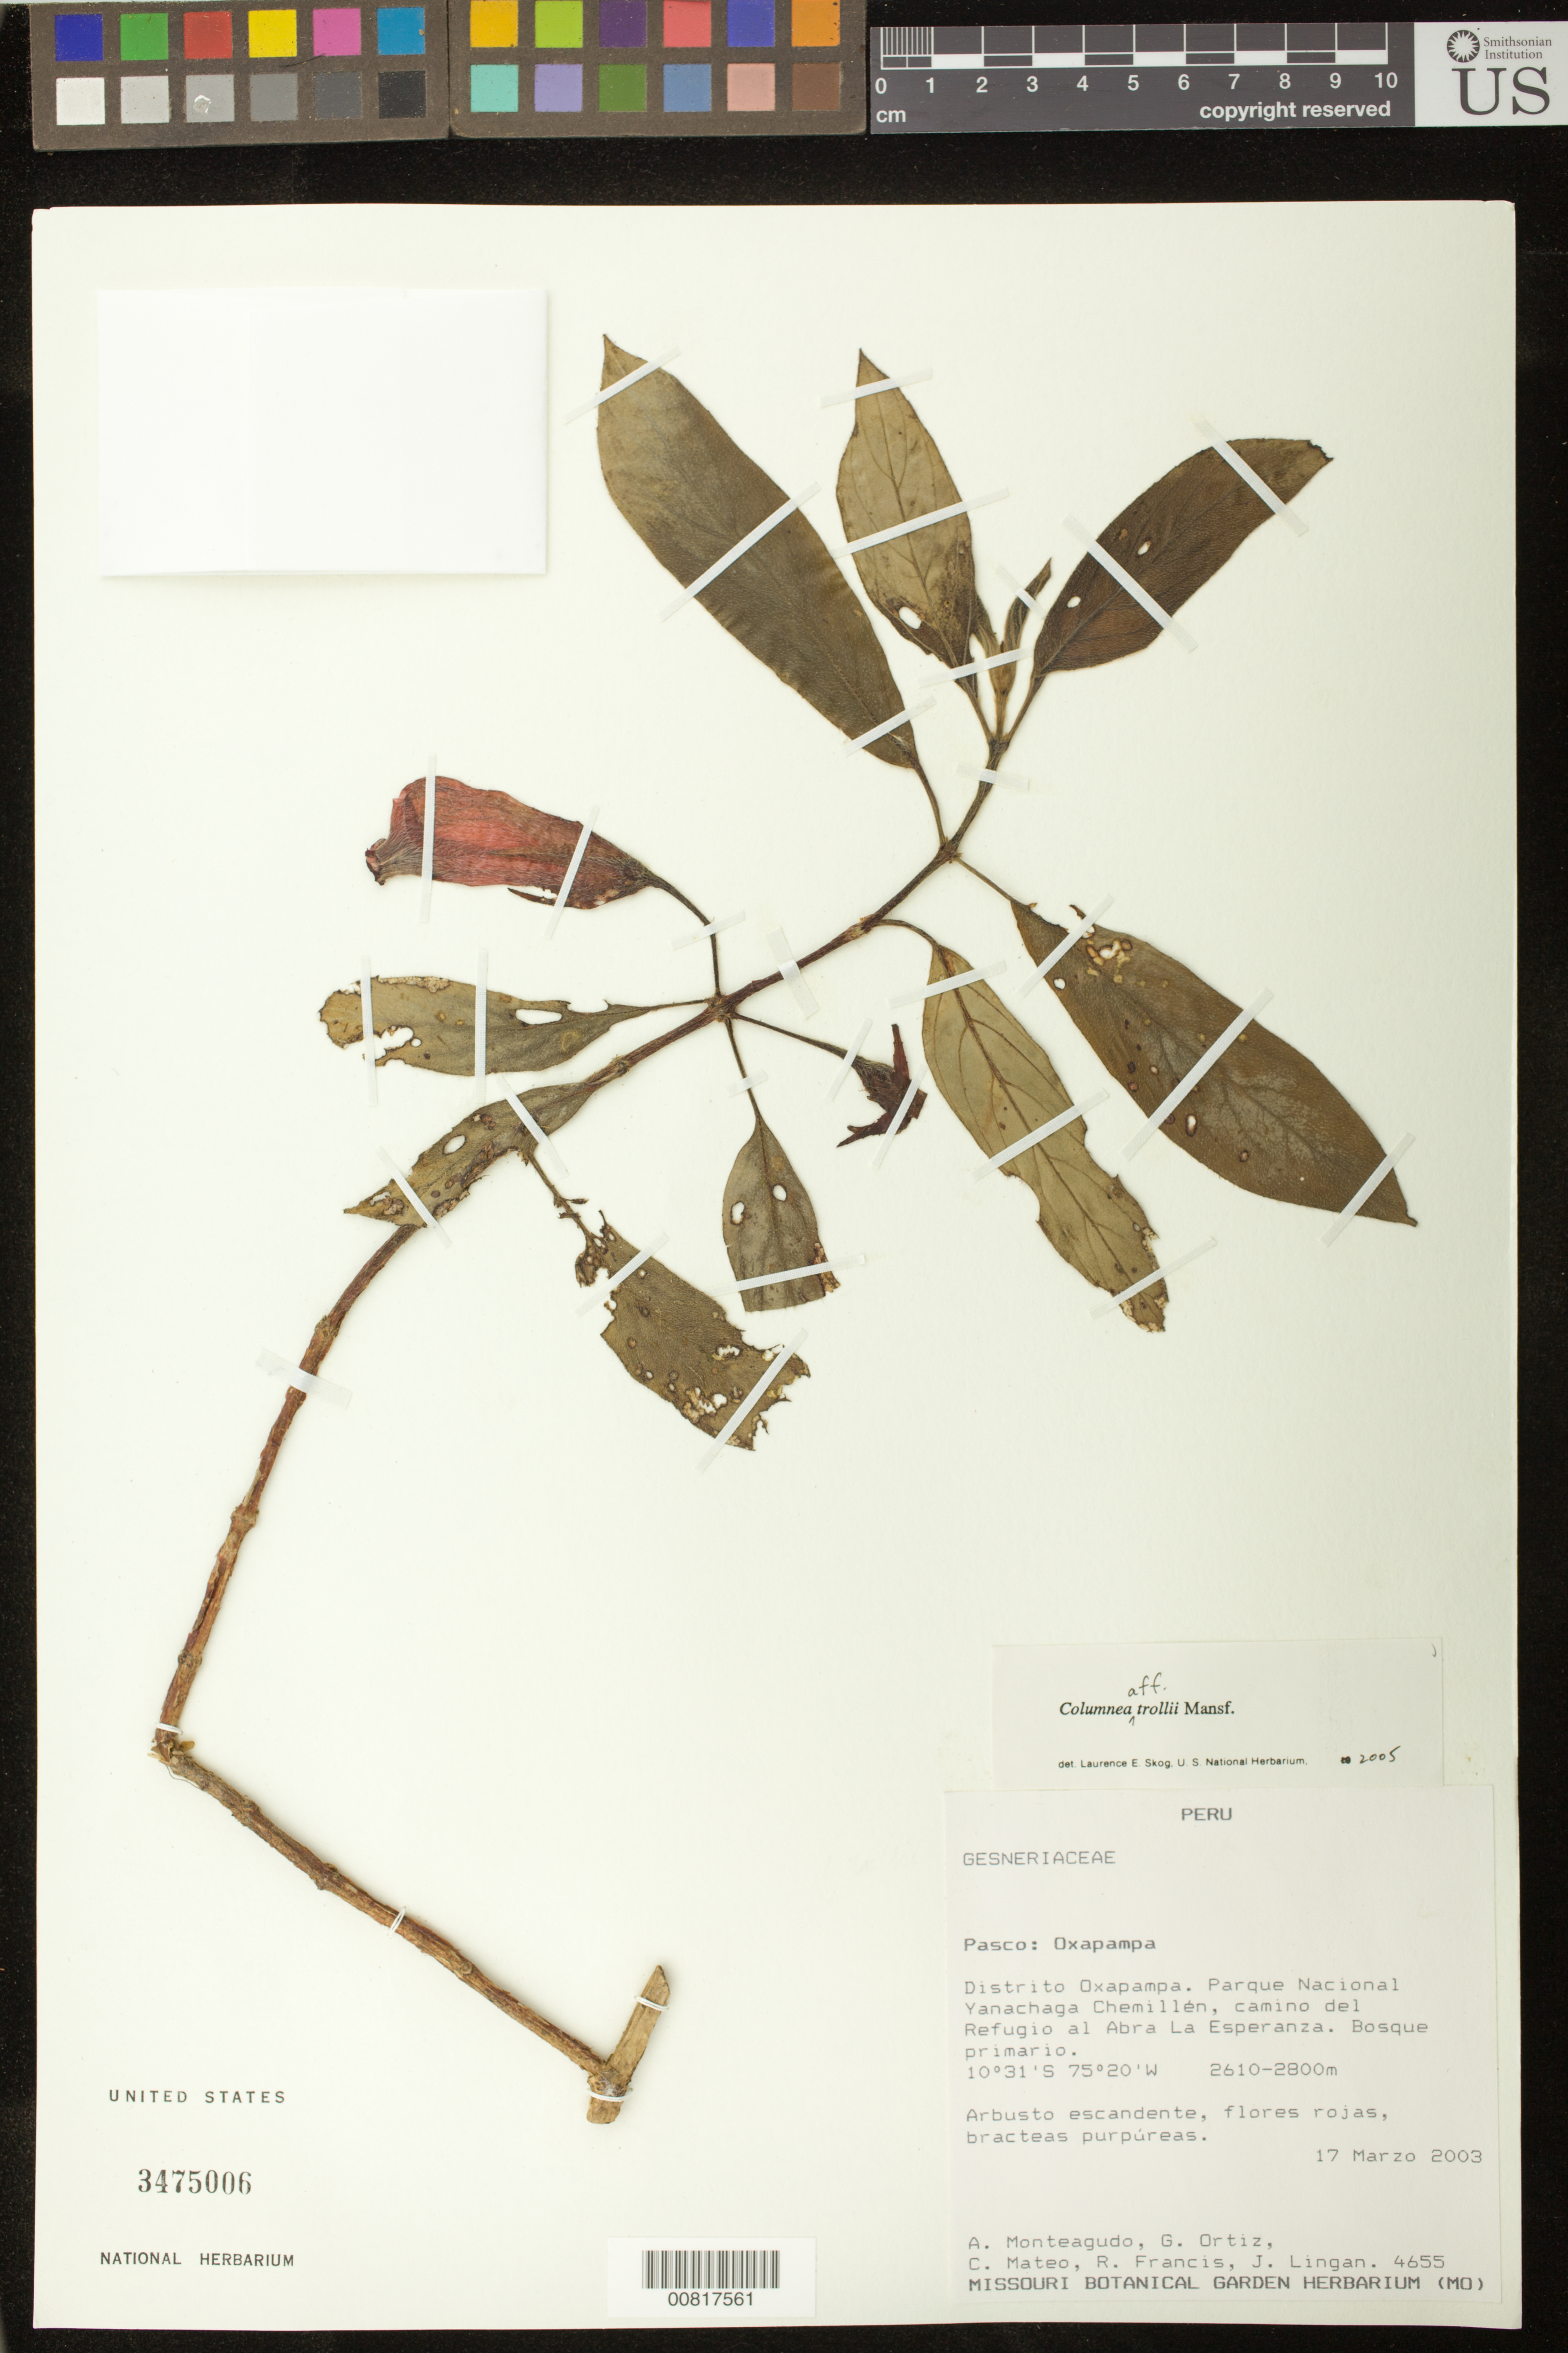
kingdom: Plantae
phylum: Tracheophyta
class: Magnoliopsida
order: Lamiales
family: Gesneriaceae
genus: Columnea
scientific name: Columnea yanachagaensis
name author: R. Rojas et al.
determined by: Skog, Laurence E.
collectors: A. Monteagudo, G. Ortiz, C. Mateo, R. Francis & J. Lingan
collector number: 4655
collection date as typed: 17 Mar 2003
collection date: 2003-03-17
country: Peru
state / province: Pasco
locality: Pasco: Oxapampa. Parque Nacional Yanachaga Chemillén, camino del Refugio al Abra La Esperanza.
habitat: Bosque primario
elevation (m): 2610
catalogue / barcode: US 3475006